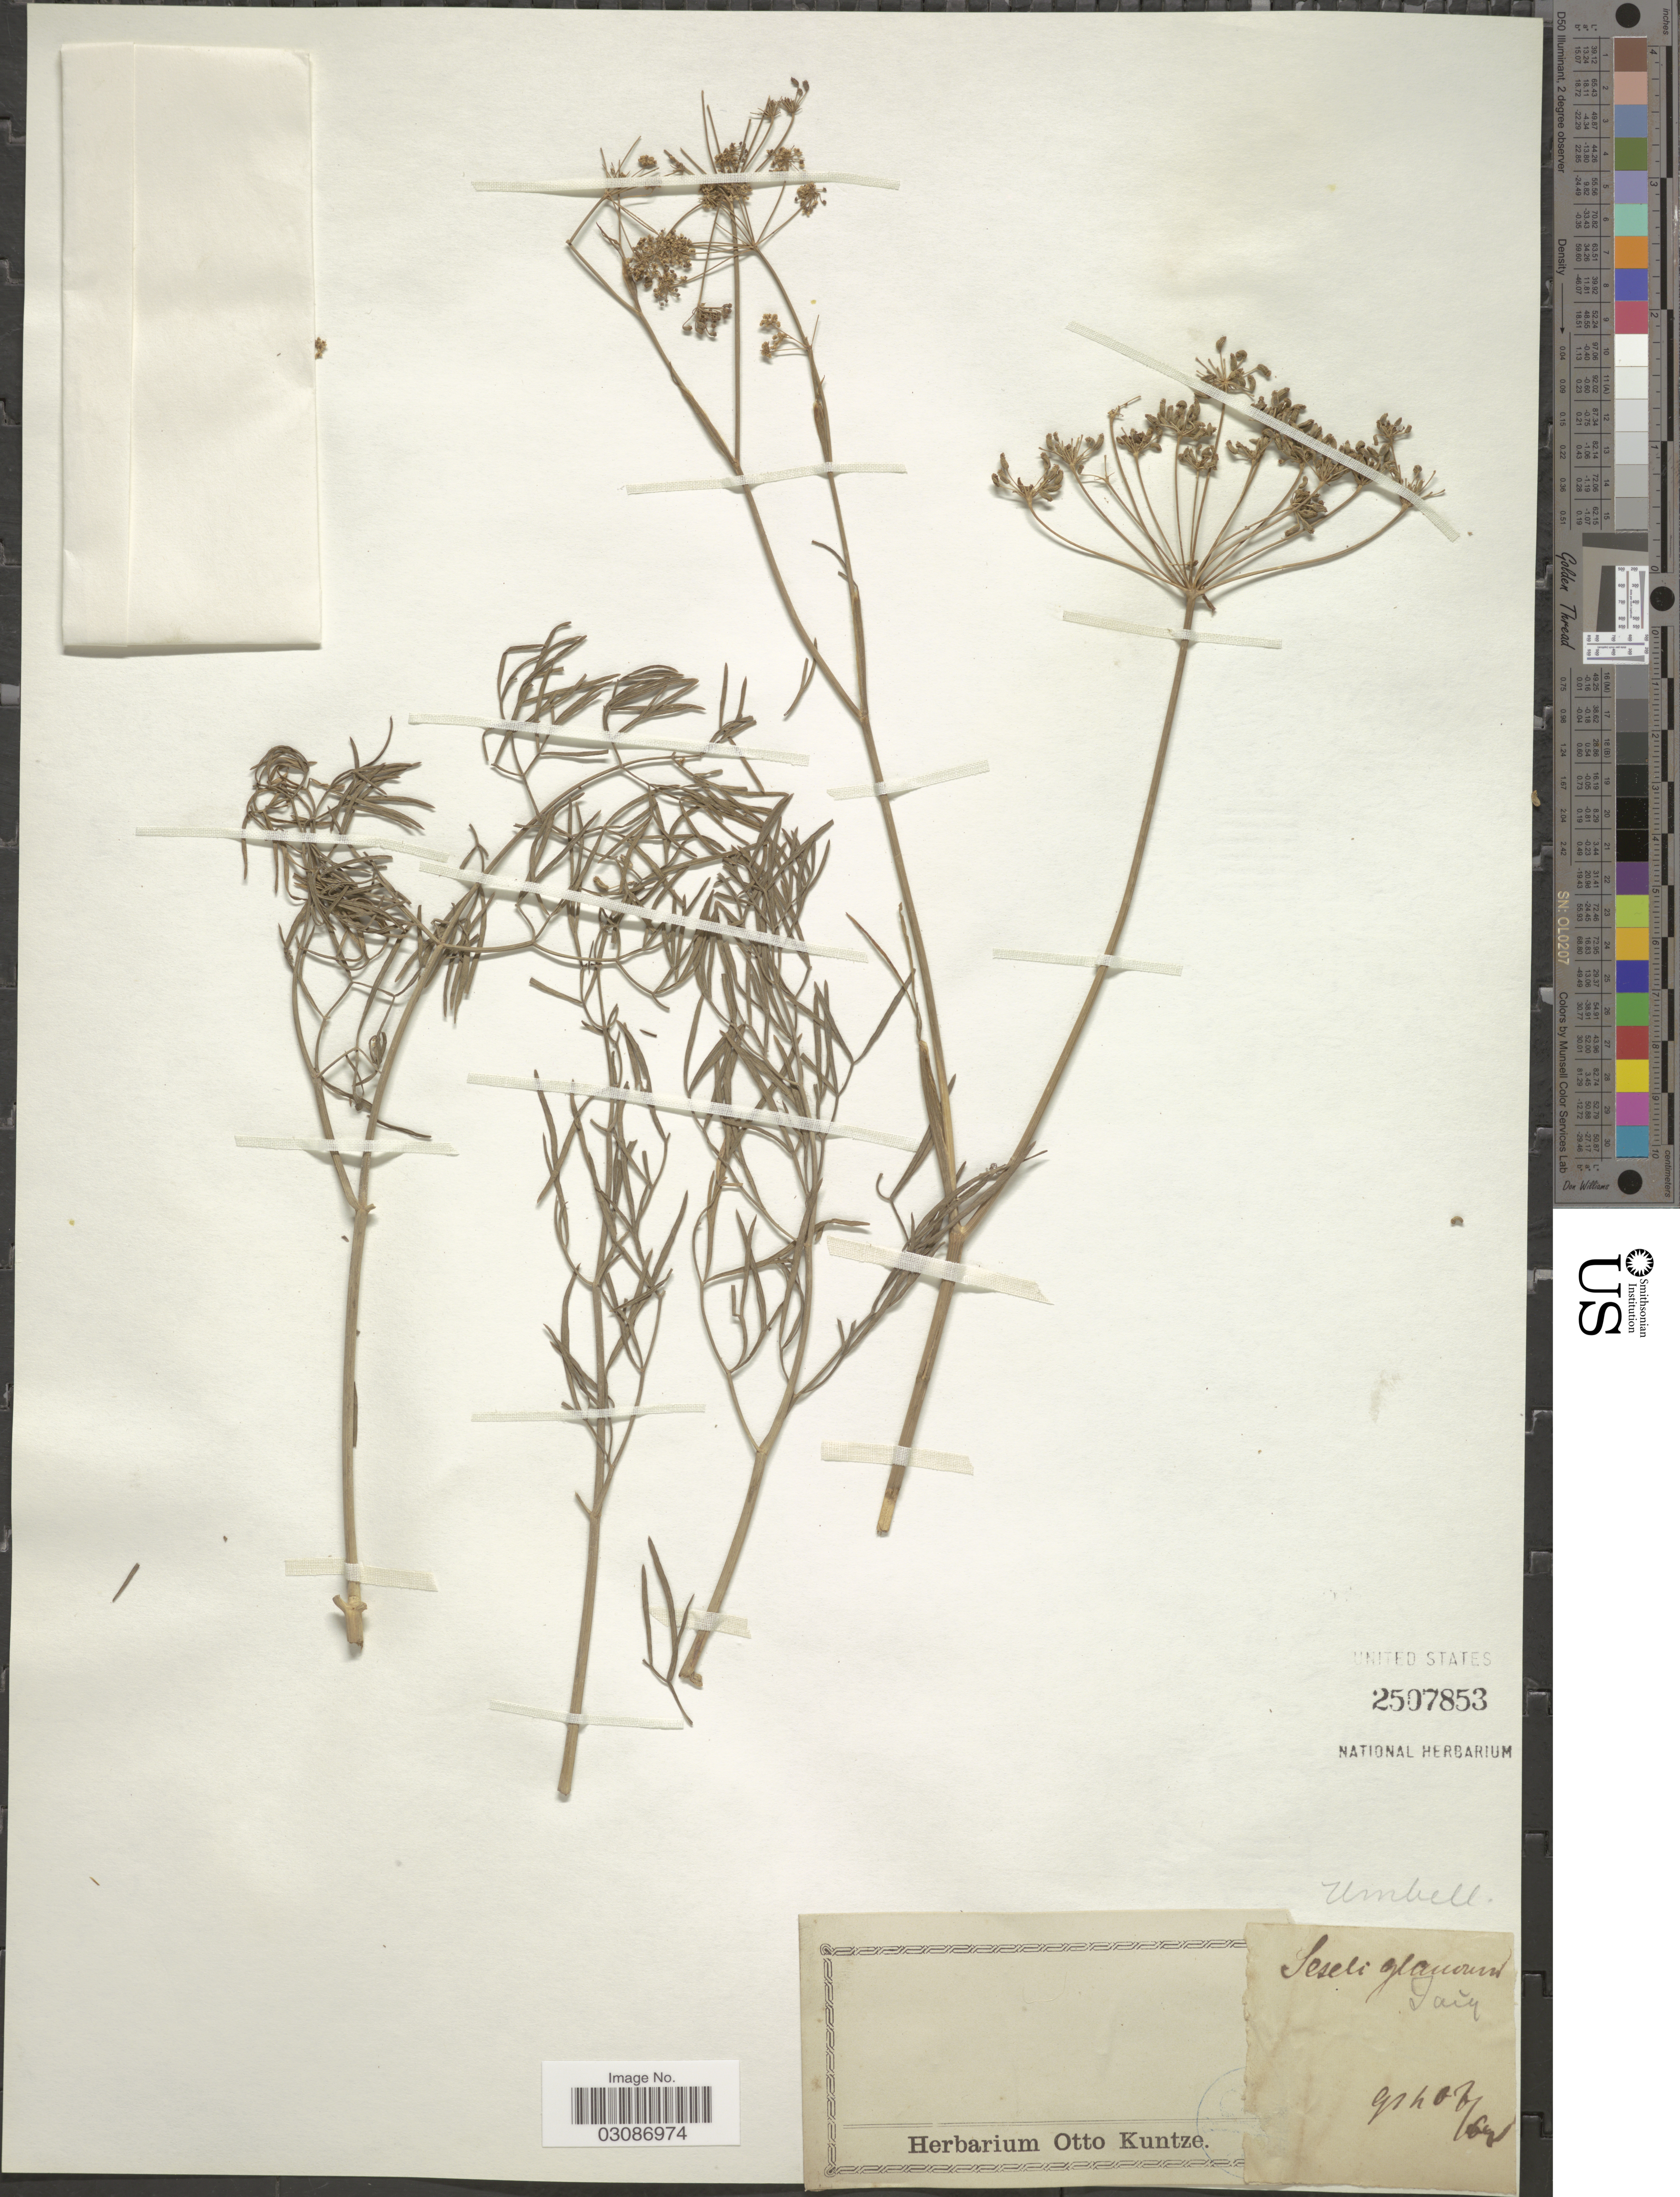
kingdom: Plantae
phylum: Tracheophyta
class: Magnoliopsida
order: Apiales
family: Apiaceae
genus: Seseli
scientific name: Seseli glaucum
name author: Jacq.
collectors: ex herb. Otto Kuntze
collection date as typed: Transcribed d/m/y: /5/69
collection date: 1869-05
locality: Gth. [interpreted]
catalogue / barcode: US 2507853